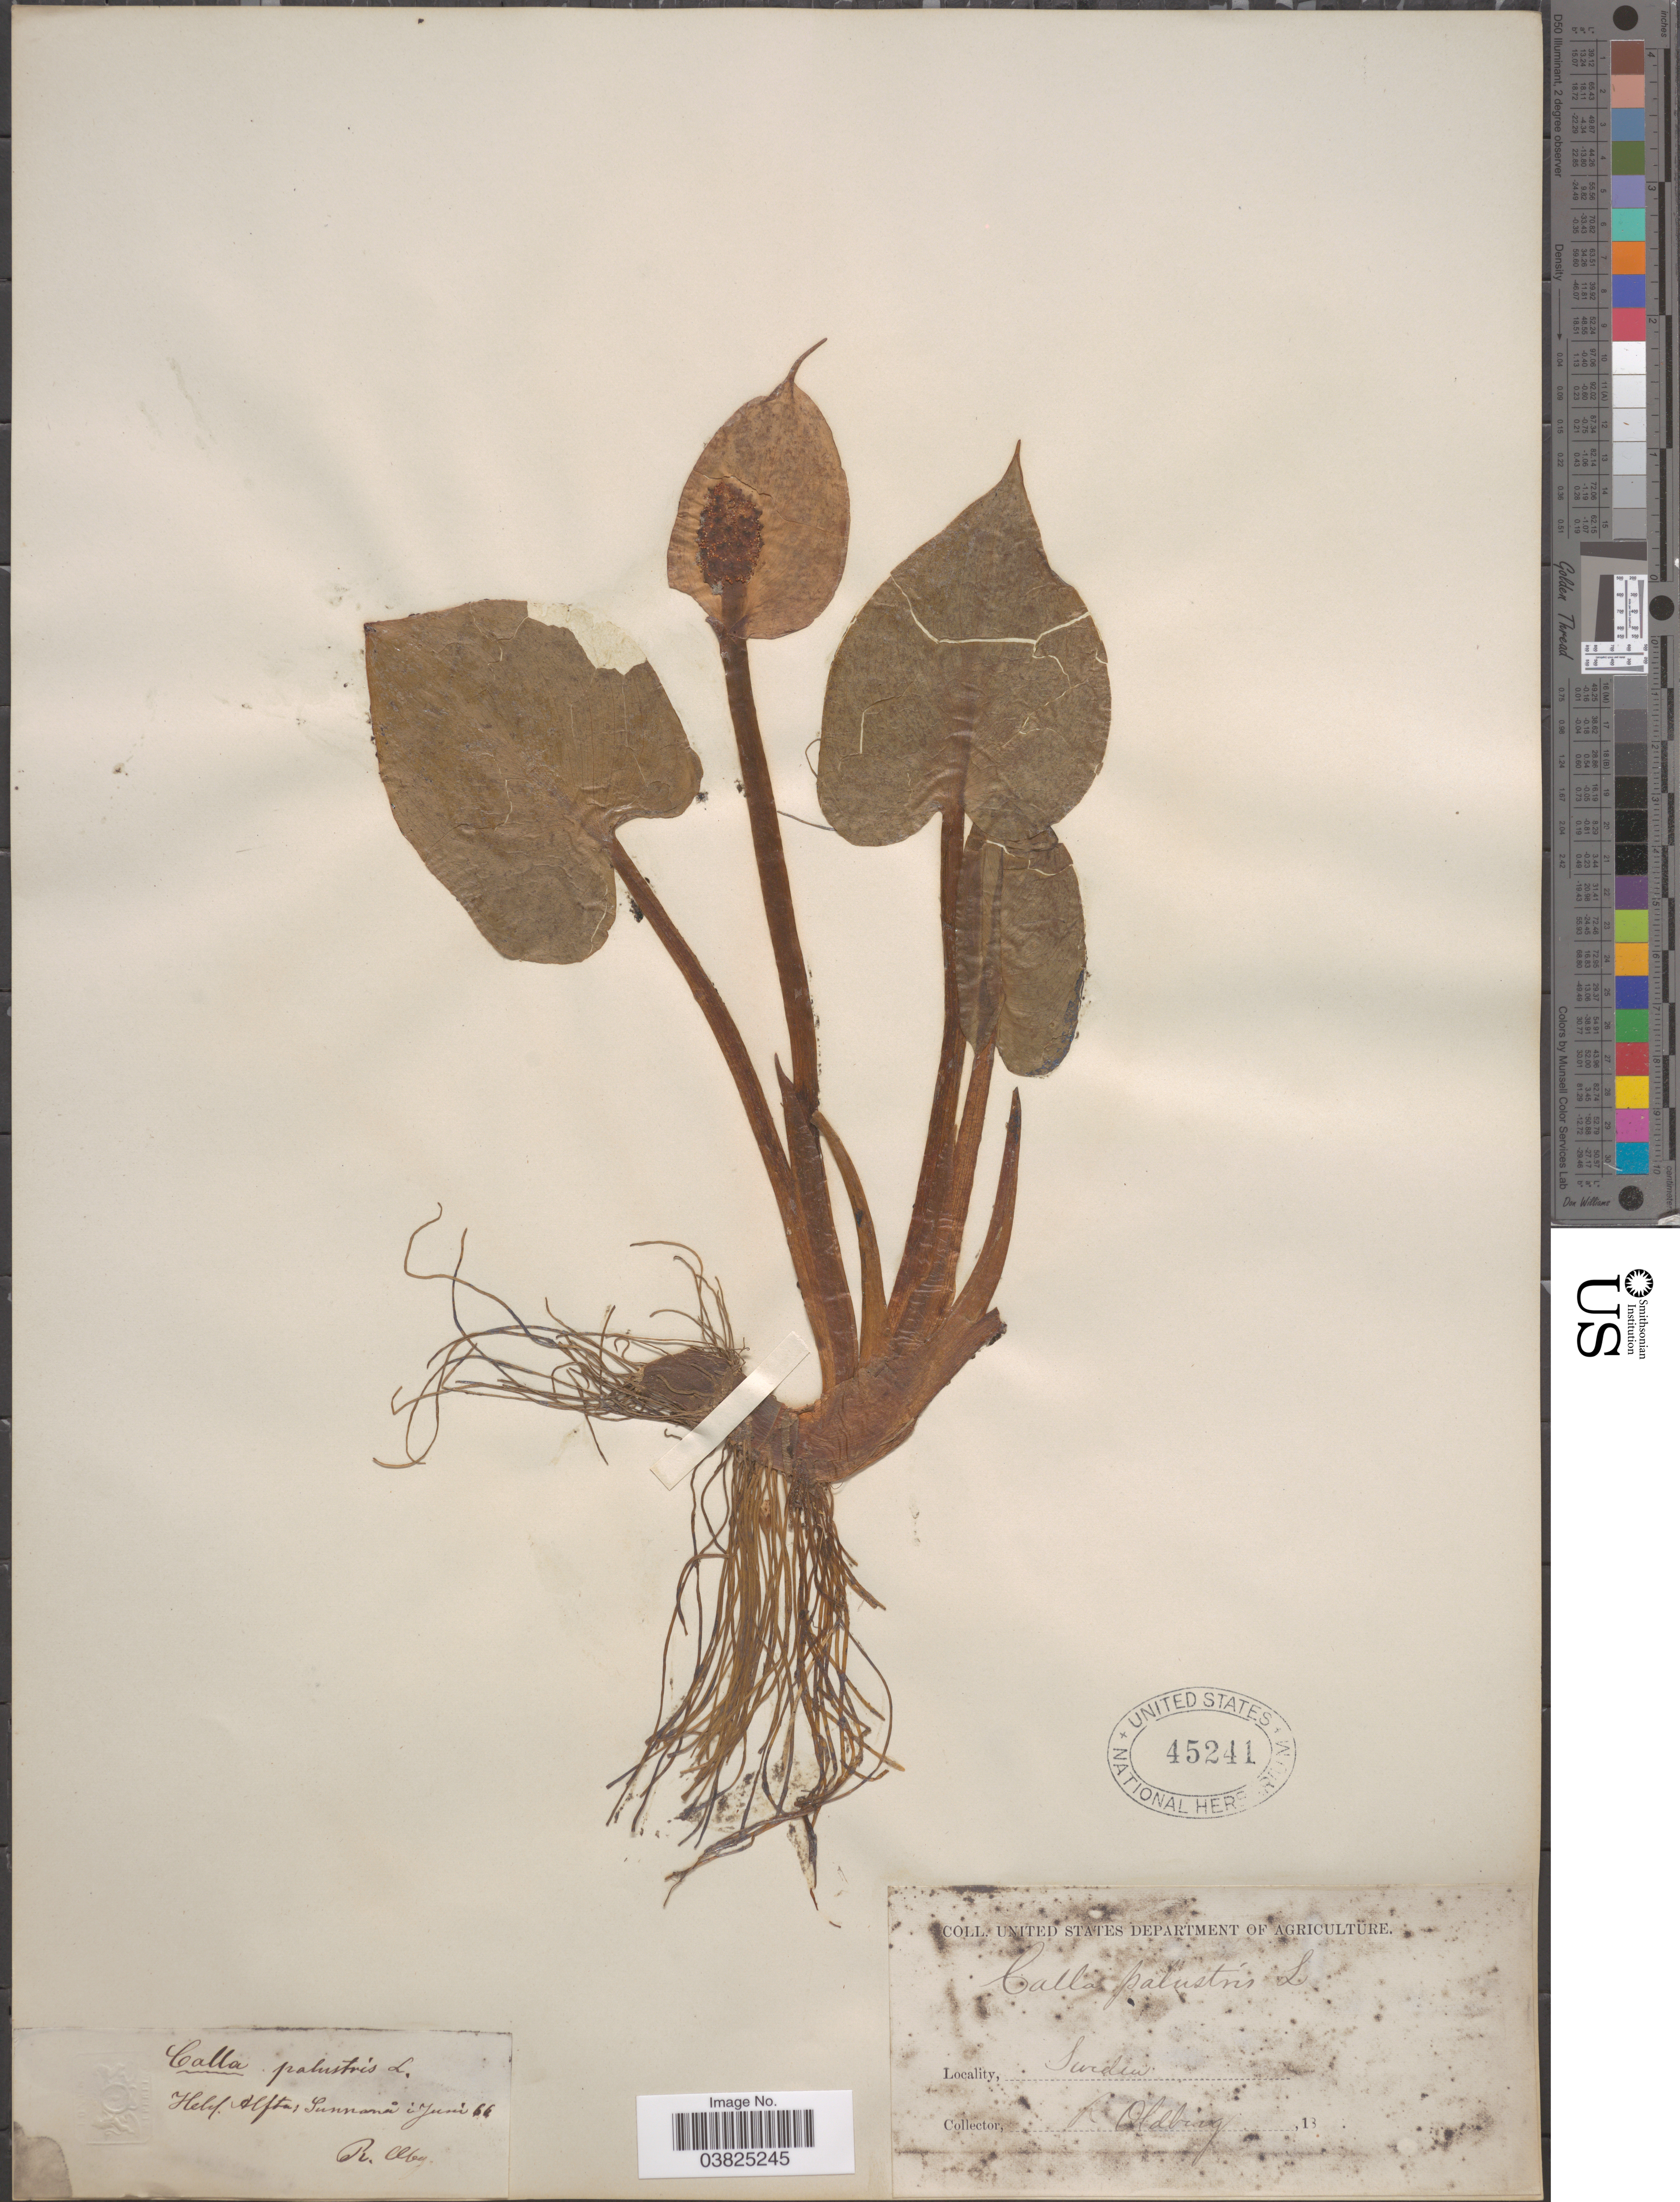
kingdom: Plantae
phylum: Tracheophyta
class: Liliopsida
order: Alismatales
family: Araceae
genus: Calla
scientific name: Calla palustris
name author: L.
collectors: R. Oldberg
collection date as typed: Transcribed d/m/y: /6/66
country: Sweden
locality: Helsl. Alfta: Sunnanå.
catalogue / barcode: US 45241